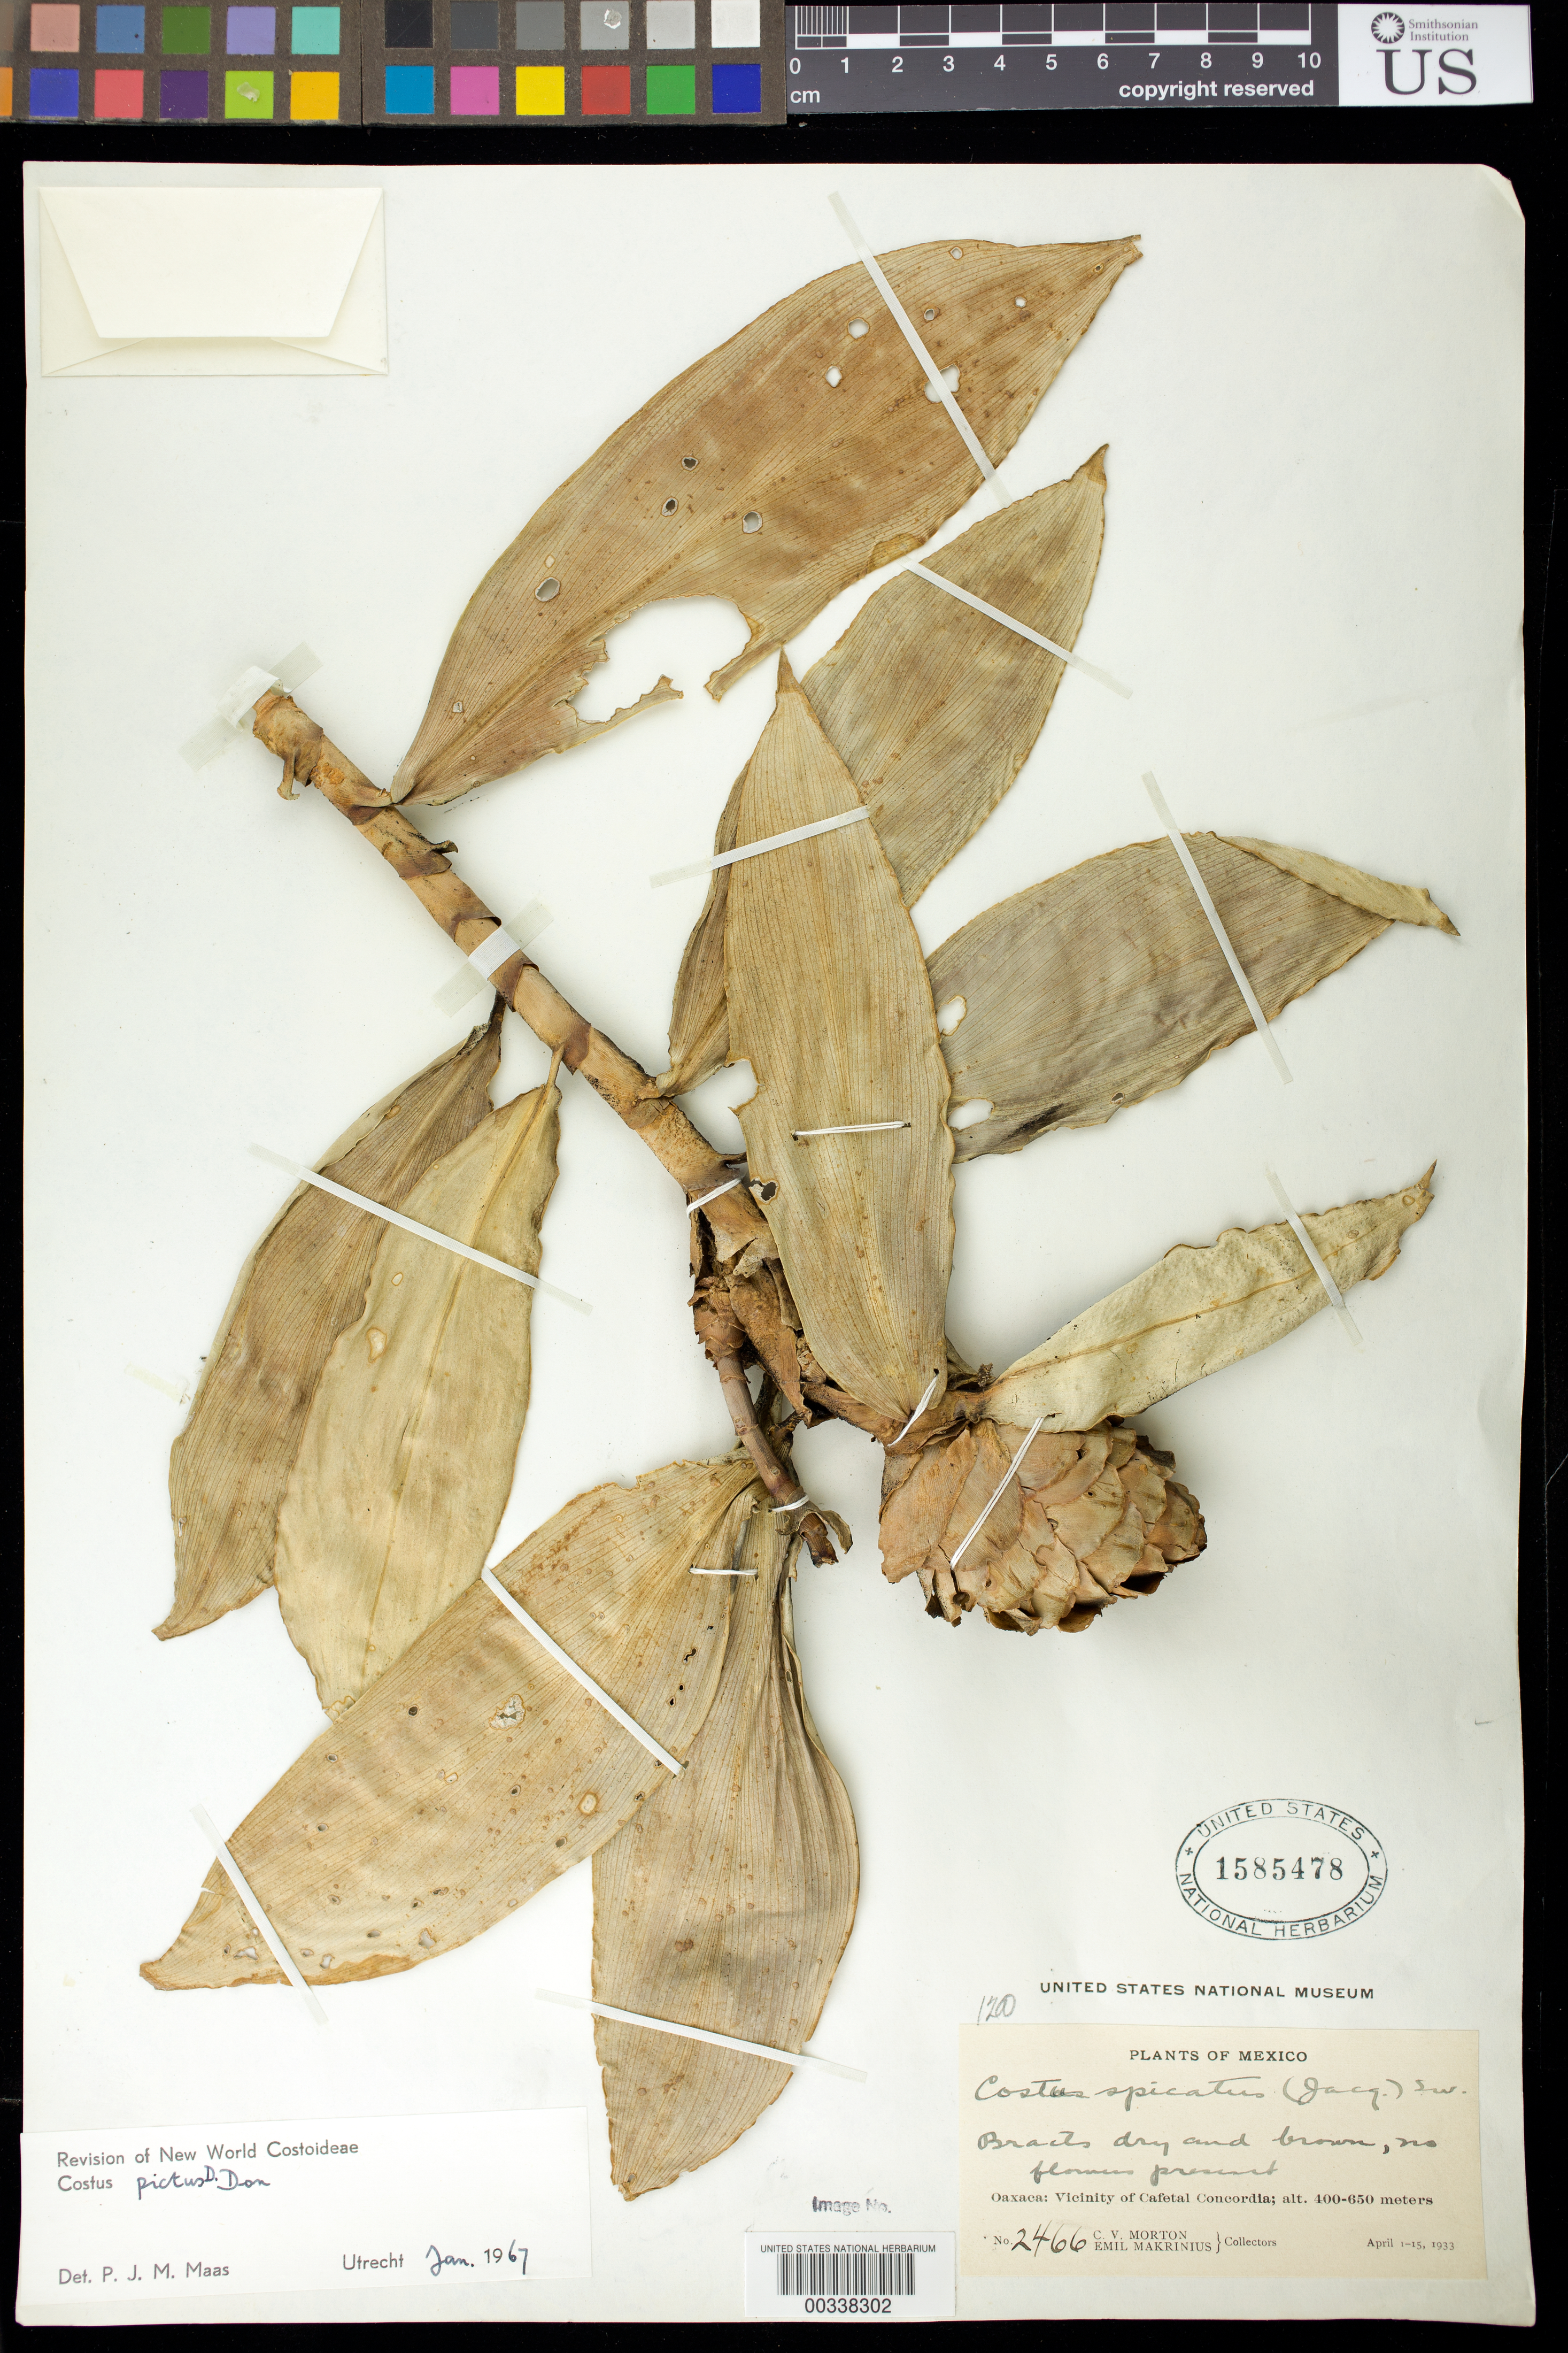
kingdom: Plantae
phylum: Tracheophyta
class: Liliopsida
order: Zingiberales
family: Costaceae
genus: Costus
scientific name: Costus pictus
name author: D. Don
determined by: Maas, Paul J. M.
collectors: C. V. Morton & E. Makrinius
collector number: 2466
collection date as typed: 01 Apr 1933 to 15 Apr 1933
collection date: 1933-04-01/1933-04-15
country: Mexico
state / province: Oaxaca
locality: Vicinity of cafetal concordia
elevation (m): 400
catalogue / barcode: US 1585478